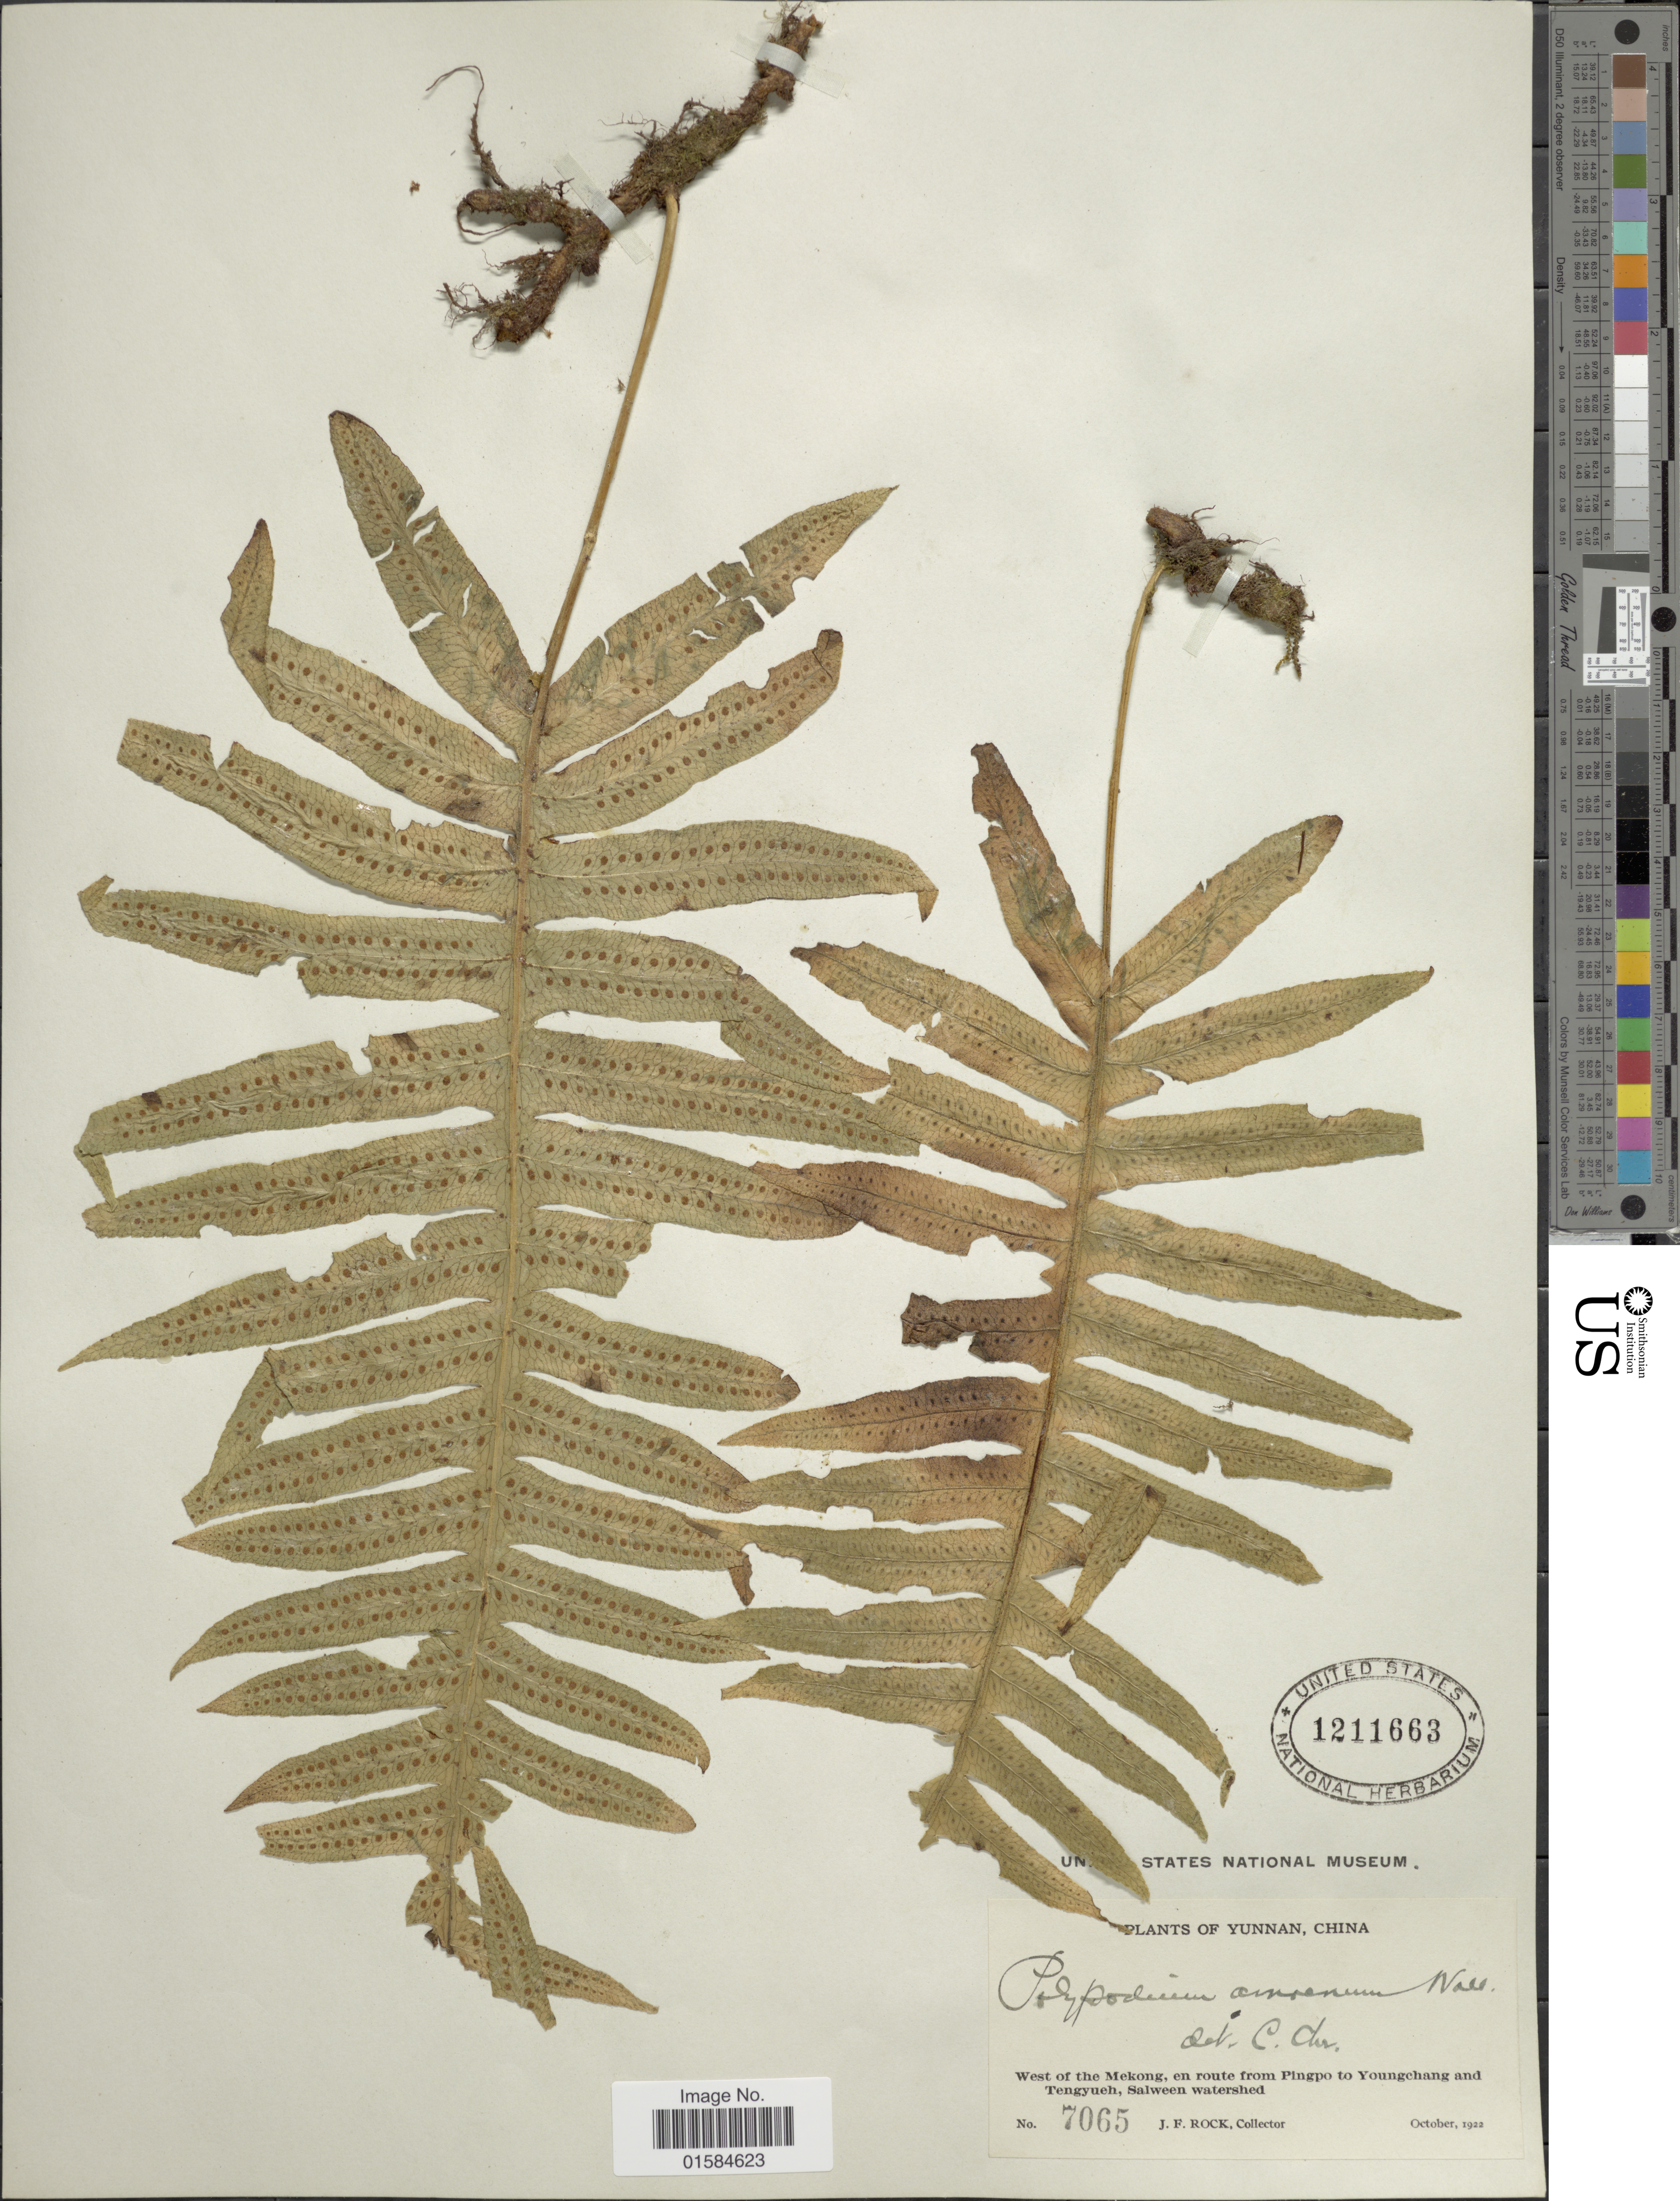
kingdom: Plantae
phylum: Tracheophyta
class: Polypodiopsida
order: Polypodiales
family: Polypodiaceae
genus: Goniophlebium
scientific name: Goniophlebium amoenum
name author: (Wall. ex Mett.) J. Sm.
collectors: J. Rock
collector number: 7065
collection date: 1922-10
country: China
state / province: Yunnan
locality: West of Mekong, en route from Pingpo to Youngchang and Tengyueh, Salween watershed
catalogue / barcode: US 1211663